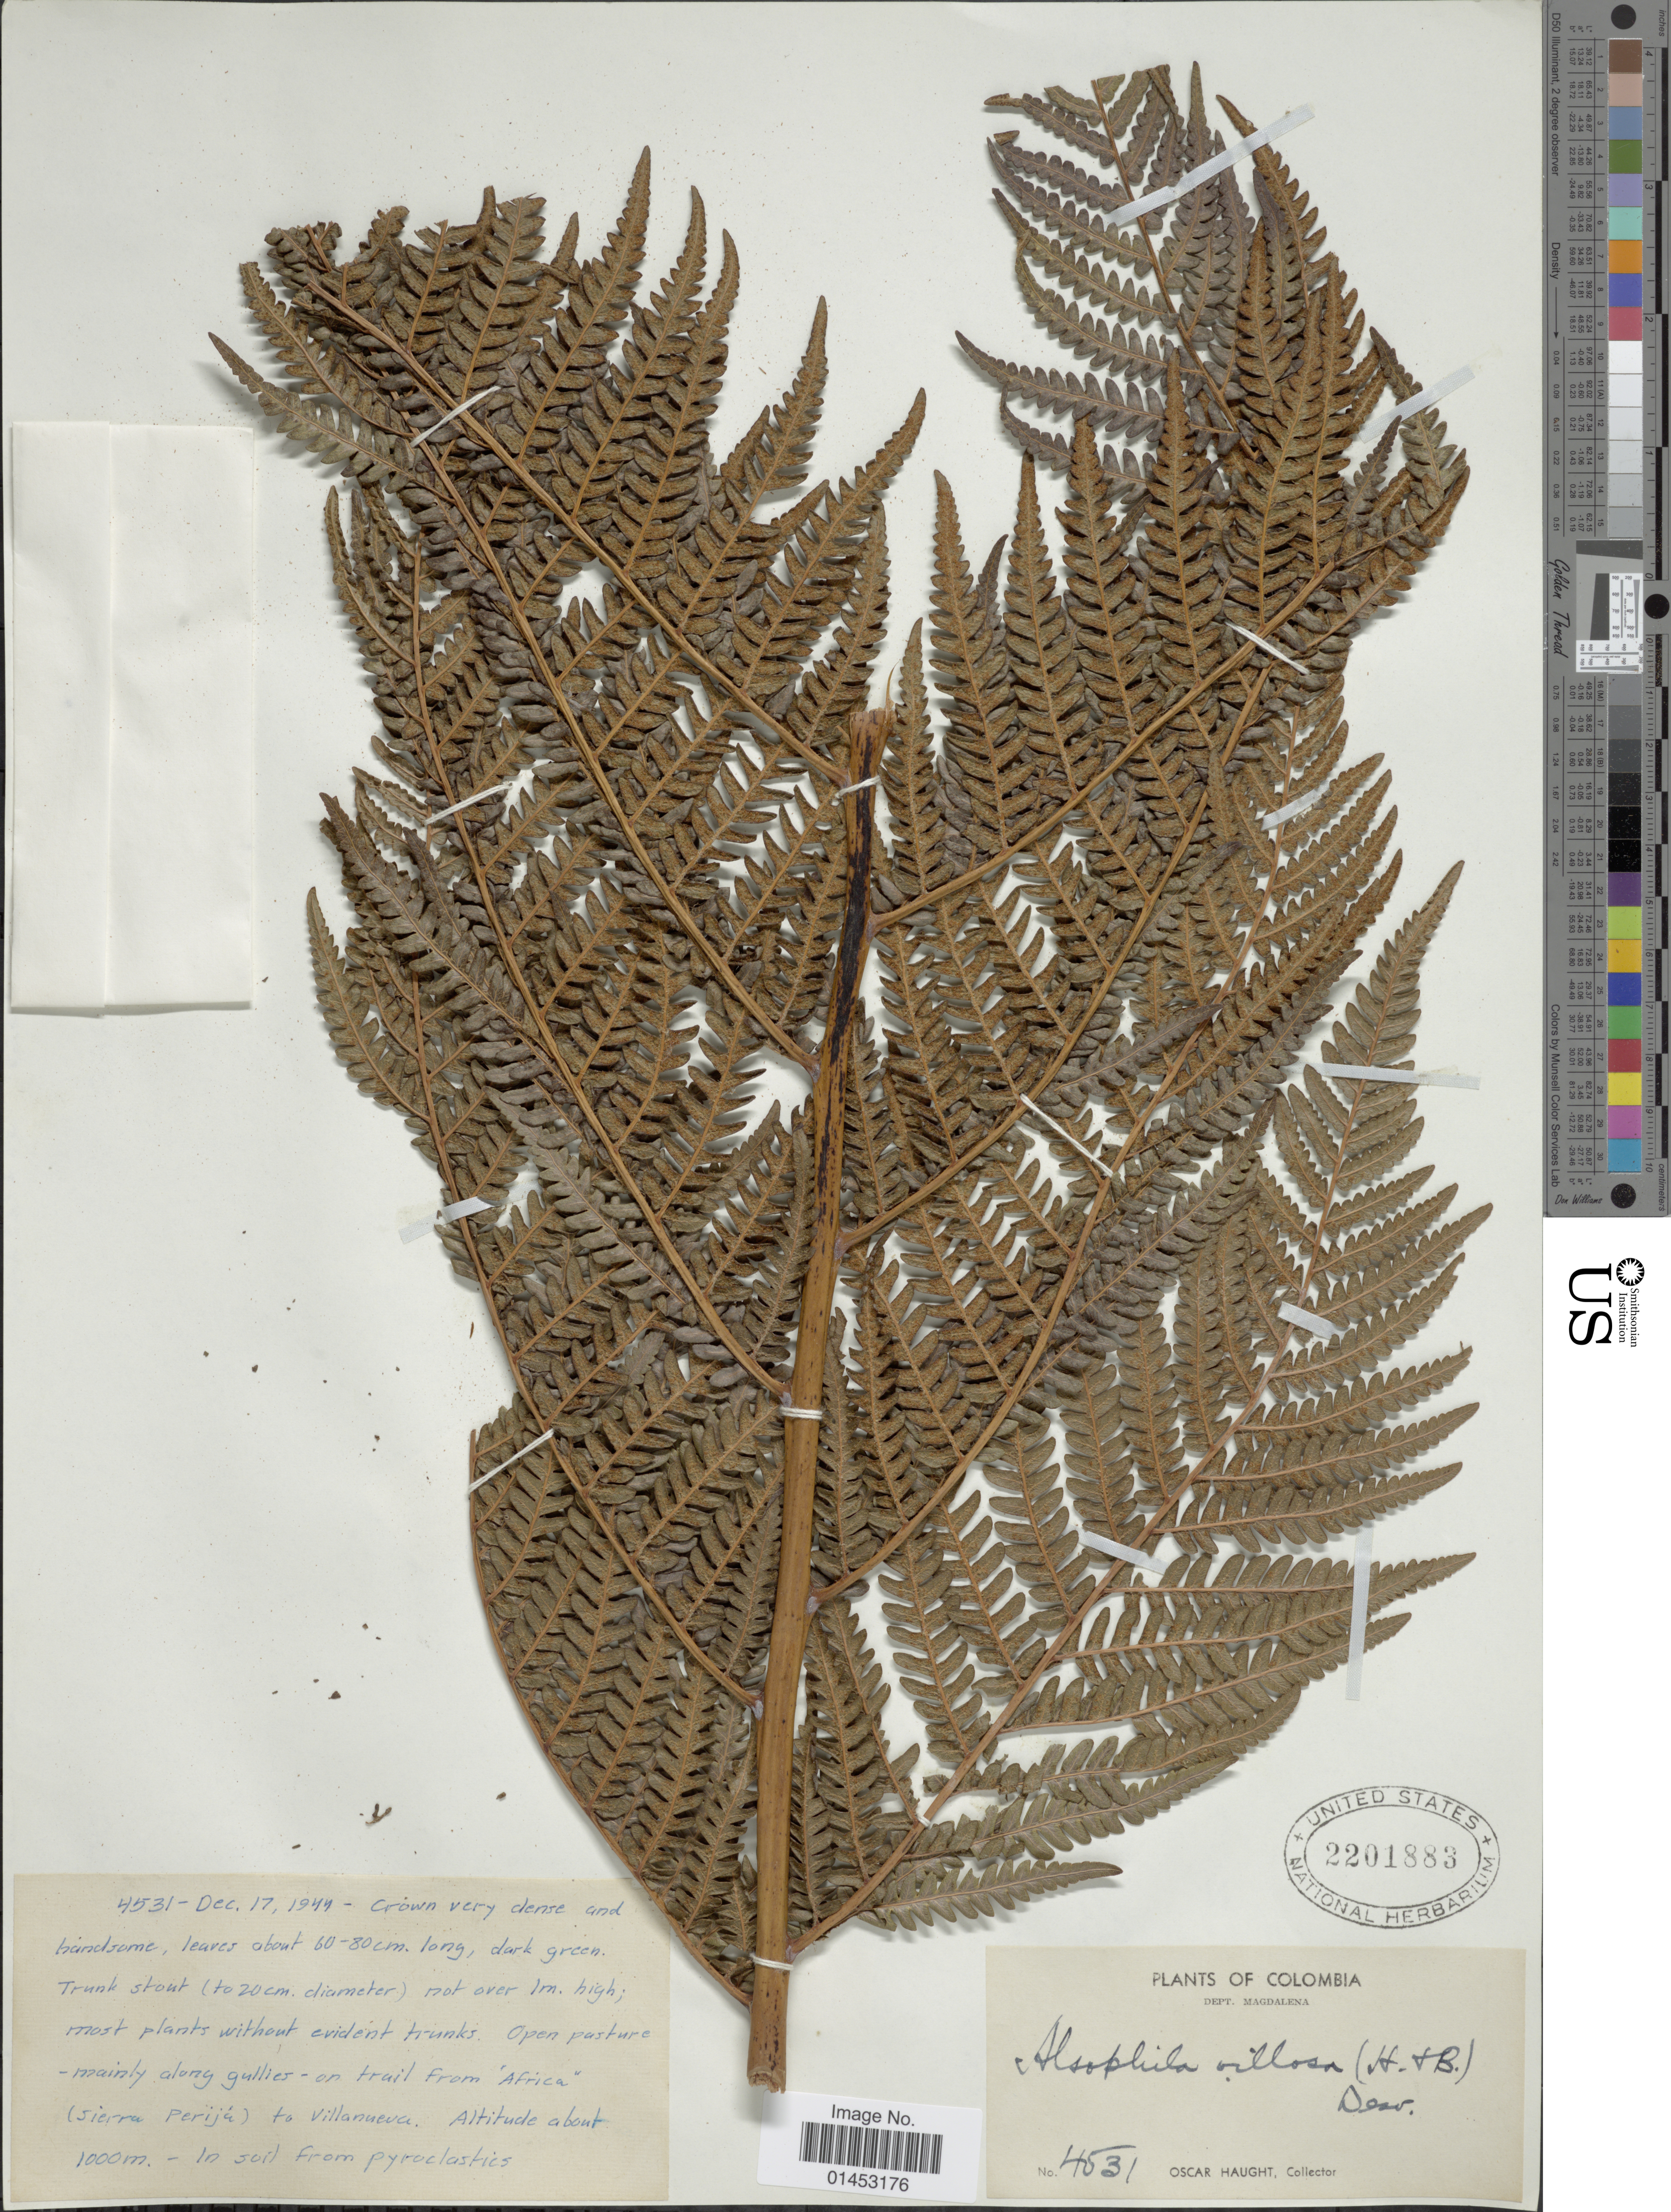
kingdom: Plantae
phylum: Tracheophyta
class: Polypodiopsida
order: Cyatheales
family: Cyatheaceae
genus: Cyathea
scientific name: Cyathea villosa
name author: Humb. & Bonpl. ex Willd.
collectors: O. L. Haught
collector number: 4531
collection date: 1944-12-17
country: Colombia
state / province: Magdalena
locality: Dept. Magdalena, On trail from "Africa" sierra Perija to villanueva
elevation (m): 1000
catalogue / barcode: US 2201883